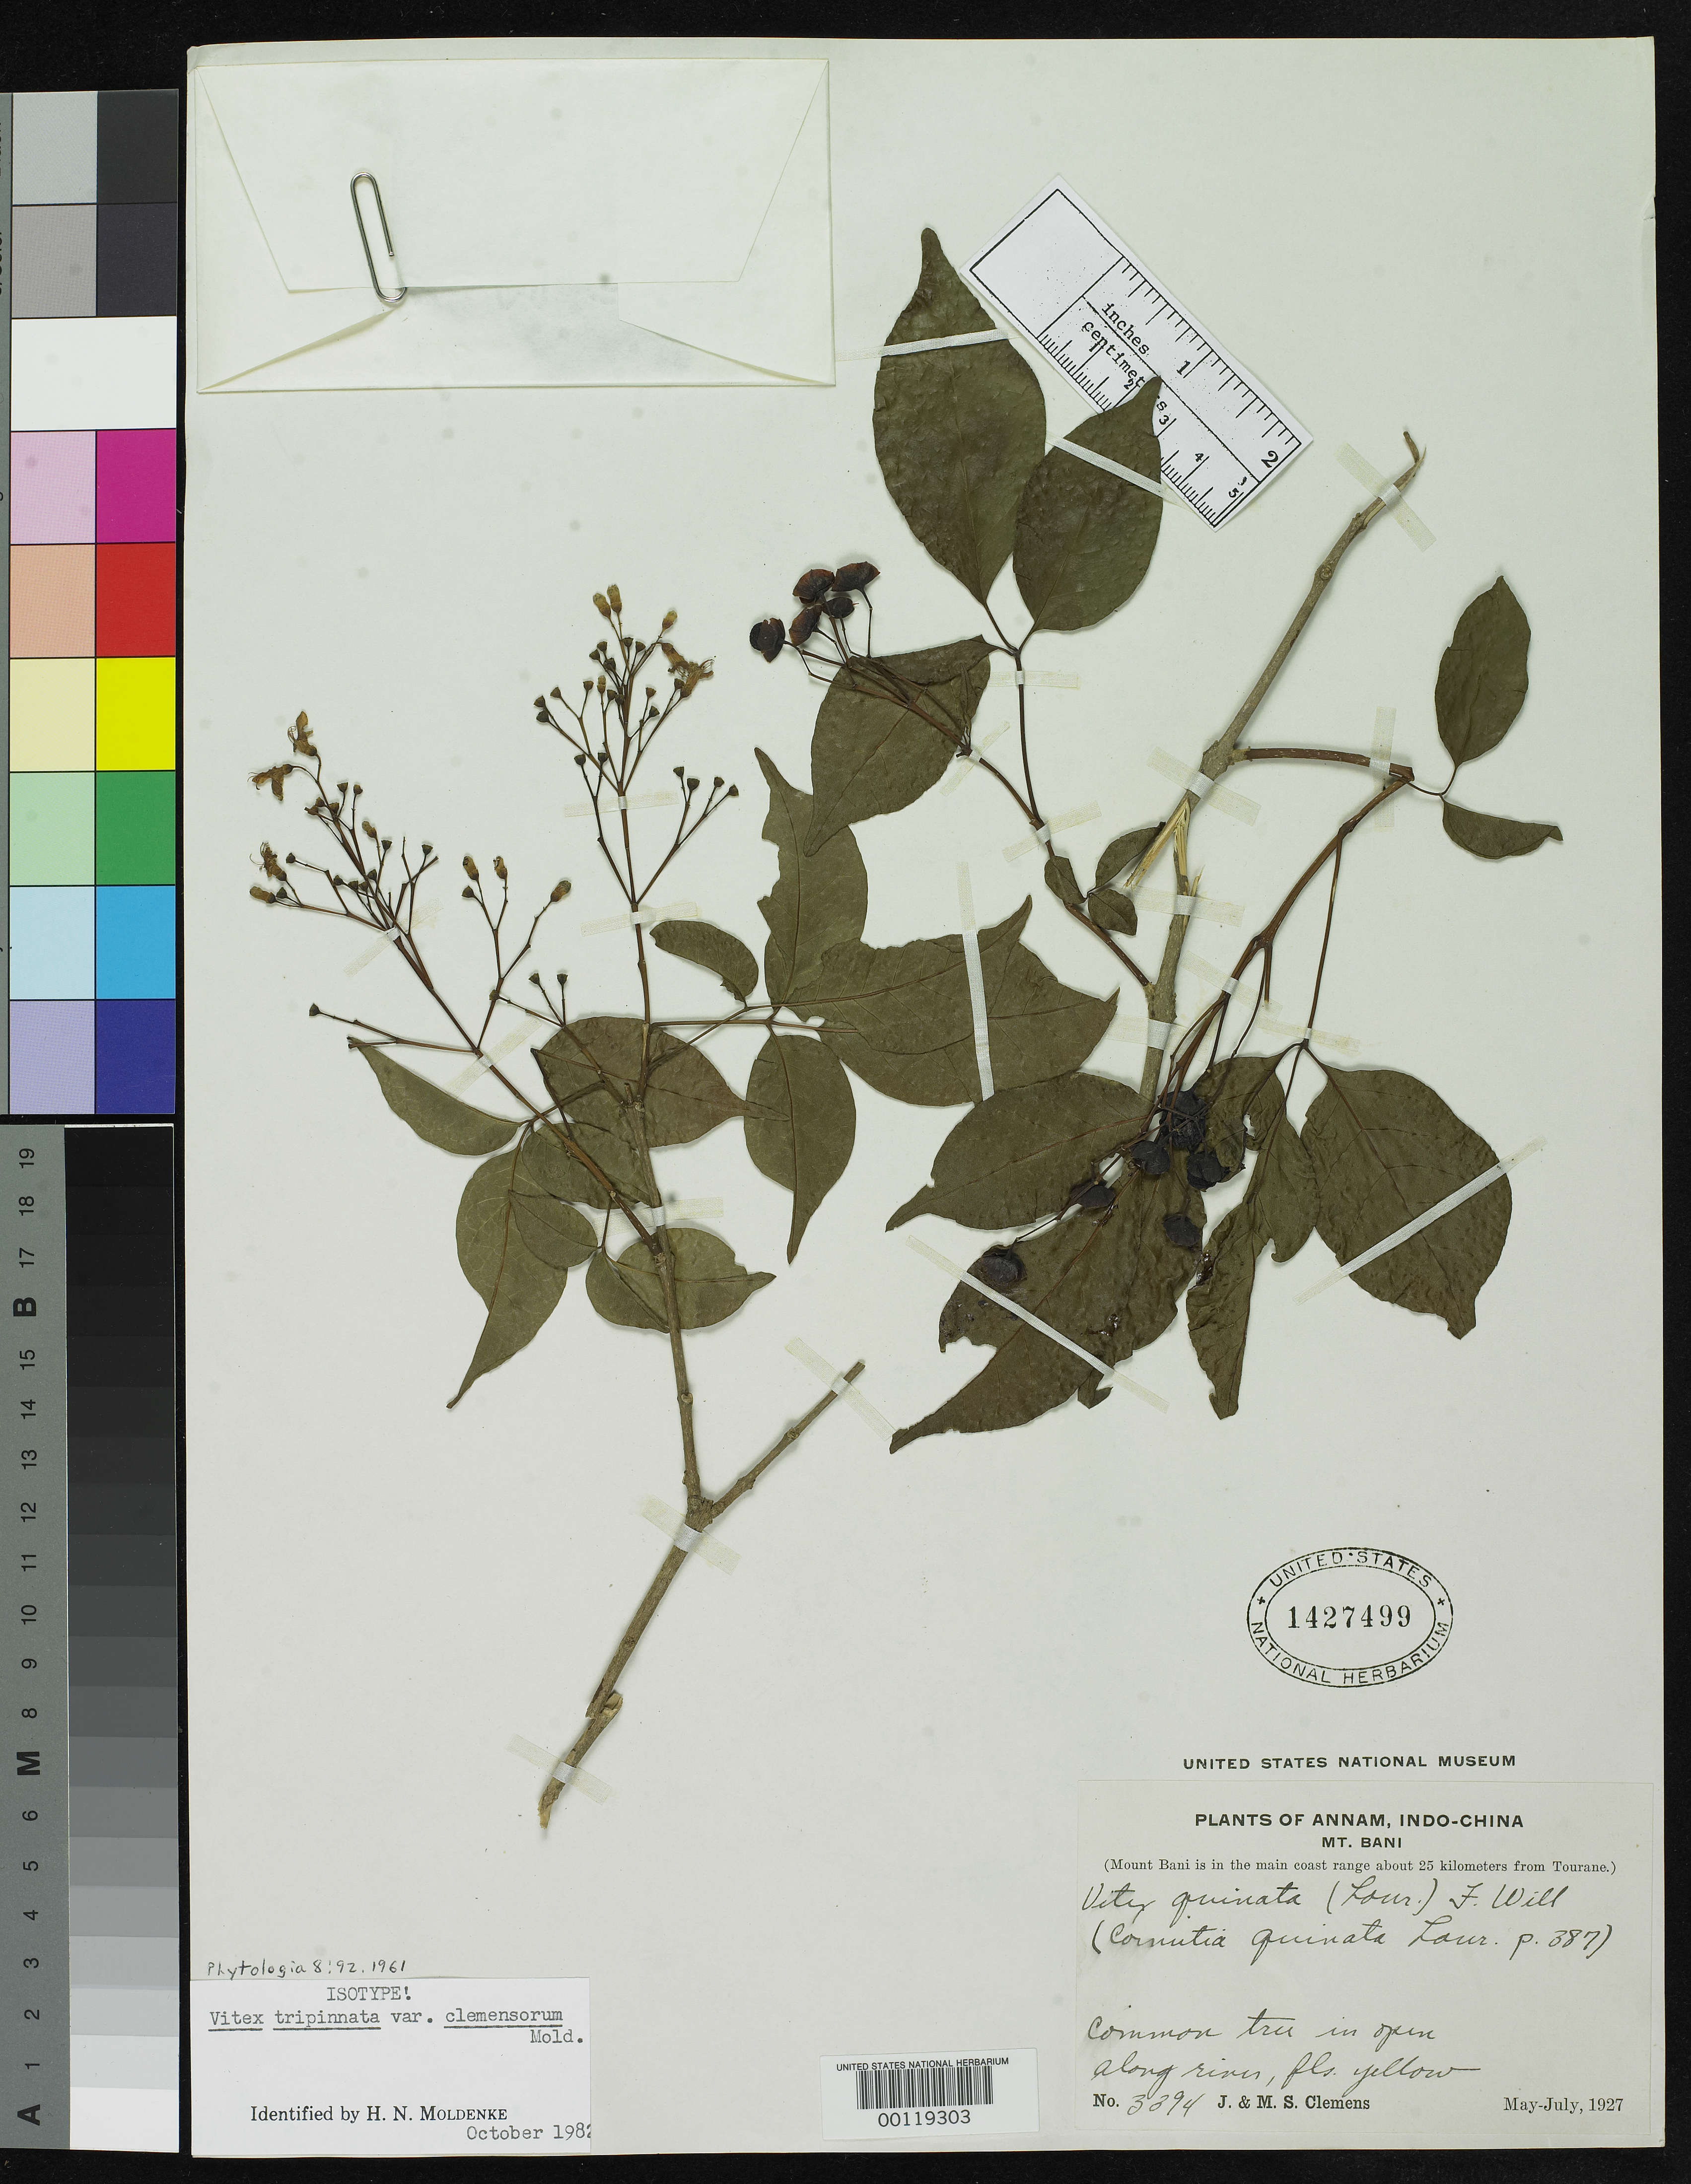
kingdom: Plantae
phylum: Tracheophyta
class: Magnoliopsida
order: Lamiales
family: Lamiaceae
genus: Vitex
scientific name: Vitex tripinnata var. clemensorum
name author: Moldenke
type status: Isotype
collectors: J. Clemens & M. S. Clemens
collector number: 3394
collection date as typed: May 1927 to -- Jul 1927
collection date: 1927-05/1927-07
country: Vietnam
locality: Annam, Mt. Bani, near Tourane.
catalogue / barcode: US 1427499